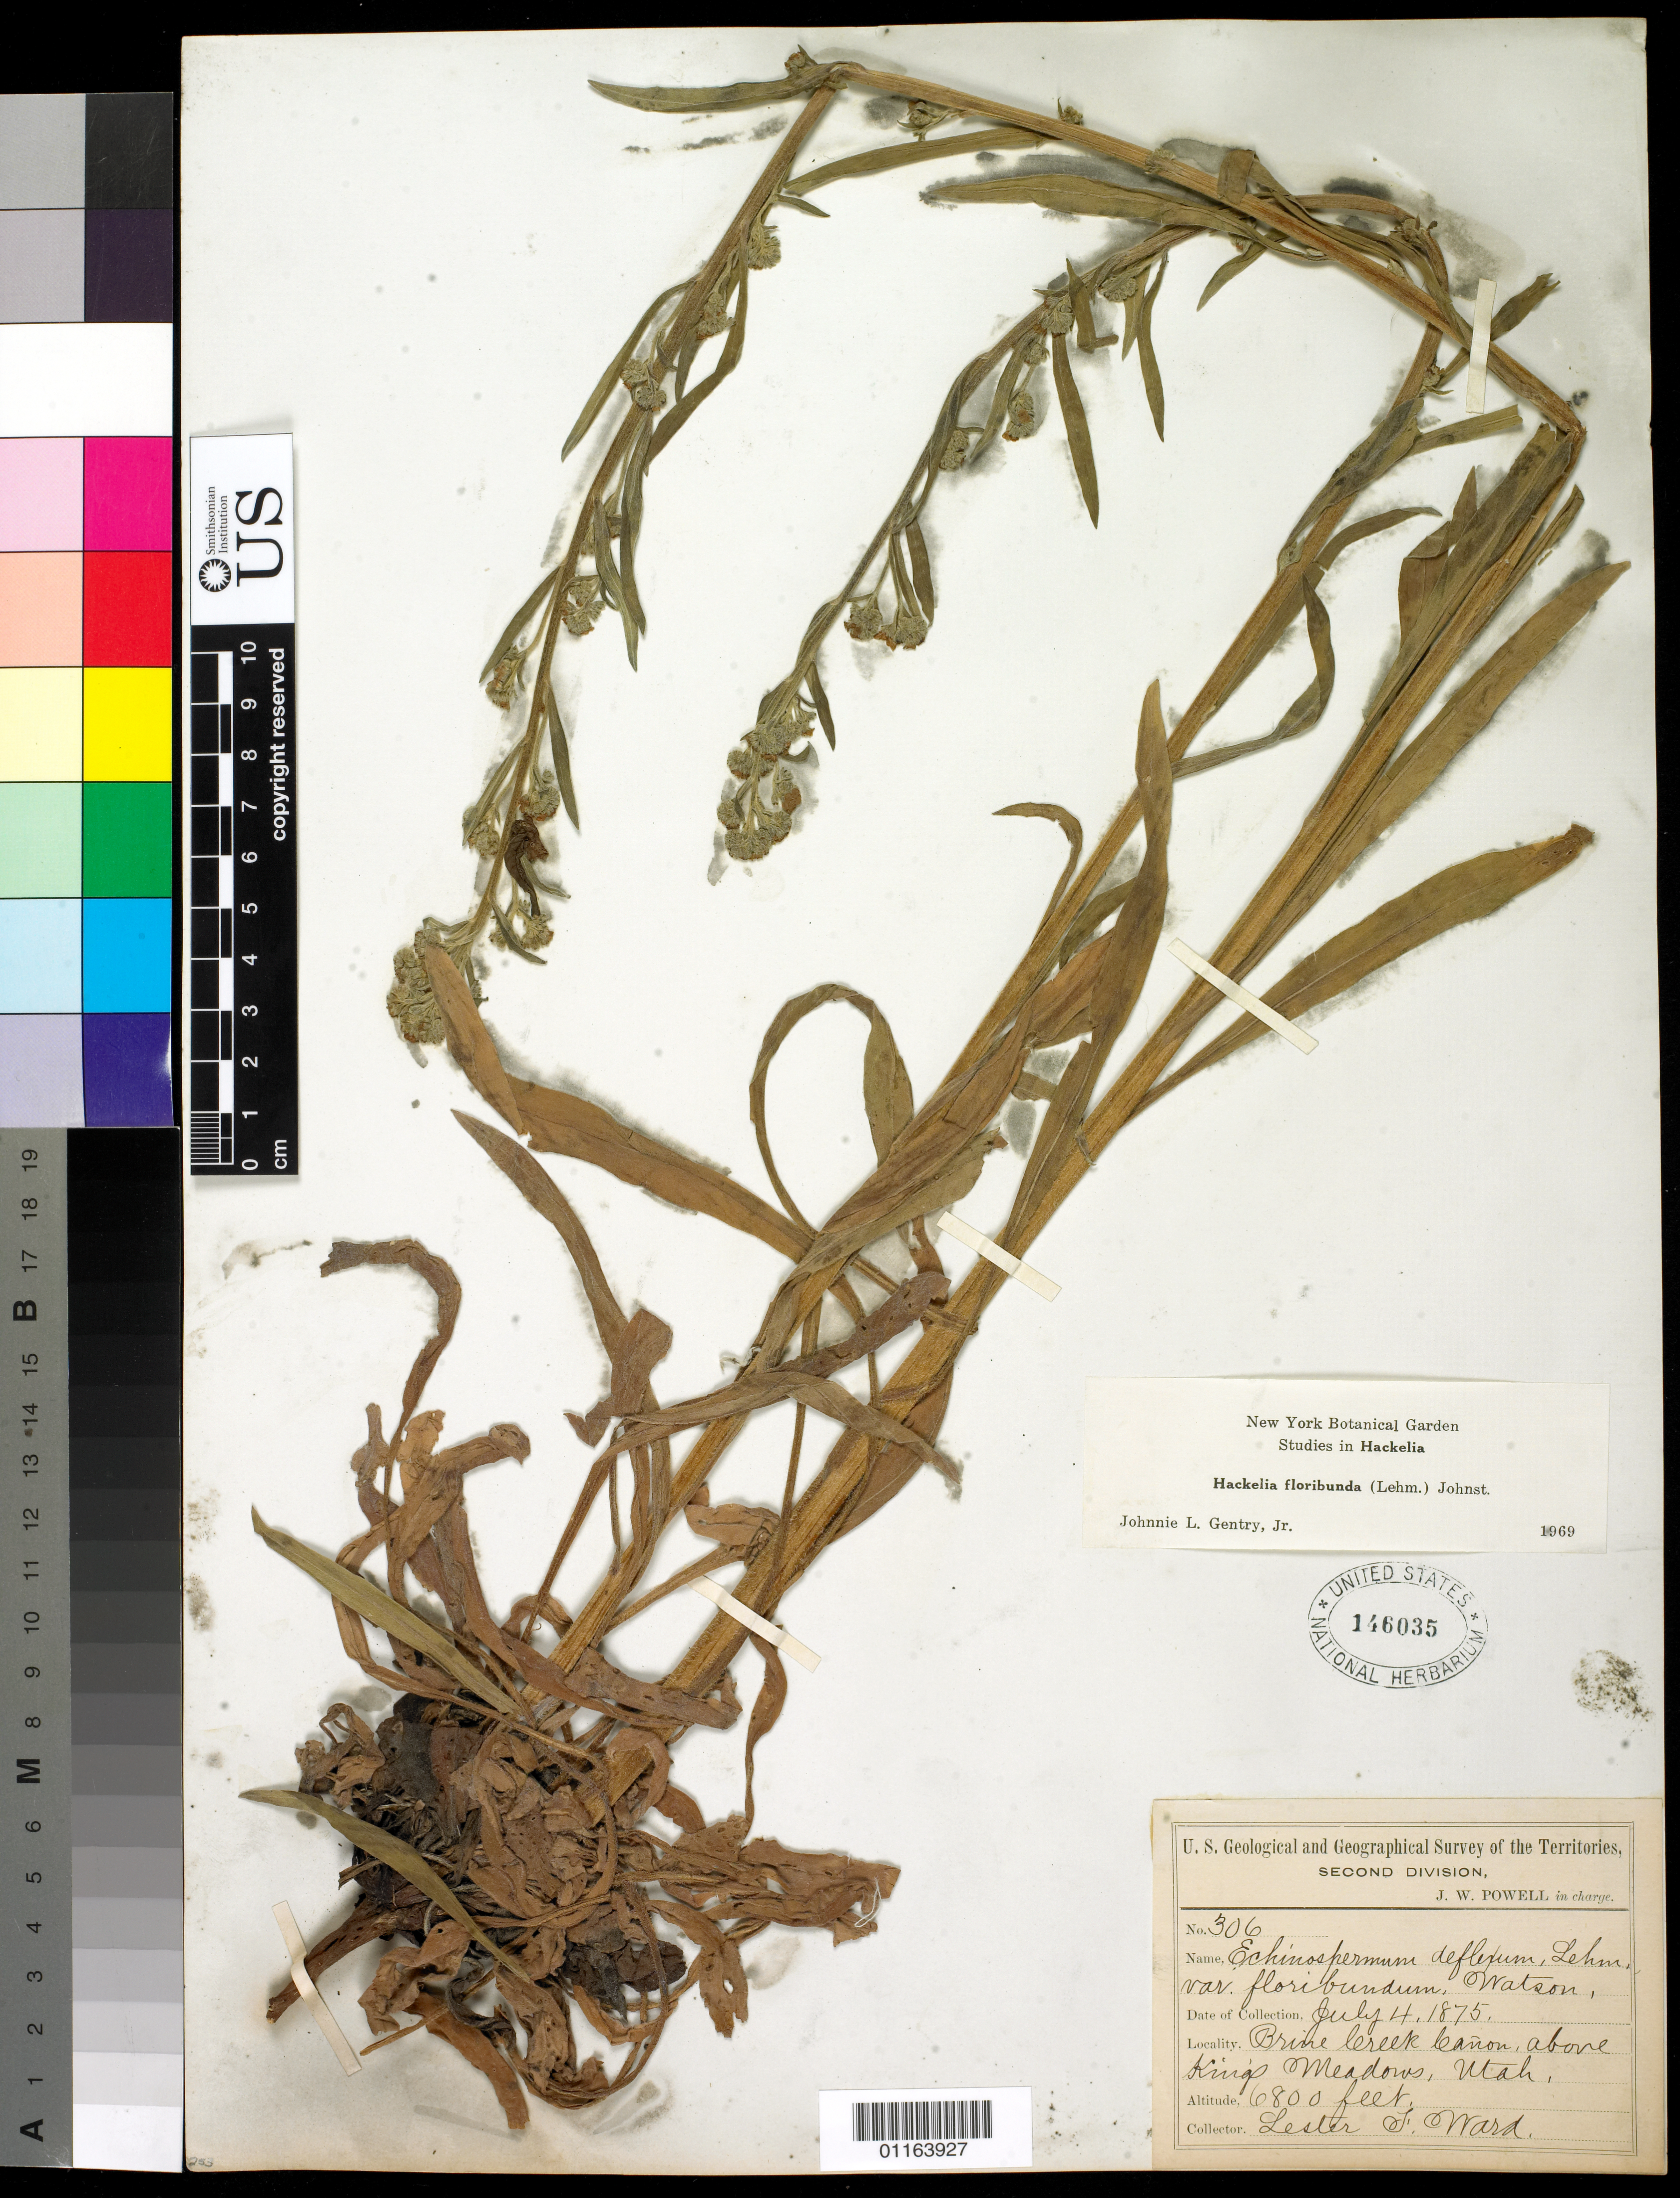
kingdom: Plantae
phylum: Tracheophyta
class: Magnoliopsida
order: Boraginales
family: Boraginaceae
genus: Hackelia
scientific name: Hackelia floribunda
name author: (Lehm.) I.M. Johnst.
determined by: Gentry, J. L.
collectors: L. F. Ward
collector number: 306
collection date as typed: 4 Jul 1875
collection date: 1875-07-04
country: United States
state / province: Utah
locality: Brine Creek Canyon, above Kings meadows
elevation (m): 2073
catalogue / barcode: US 146035